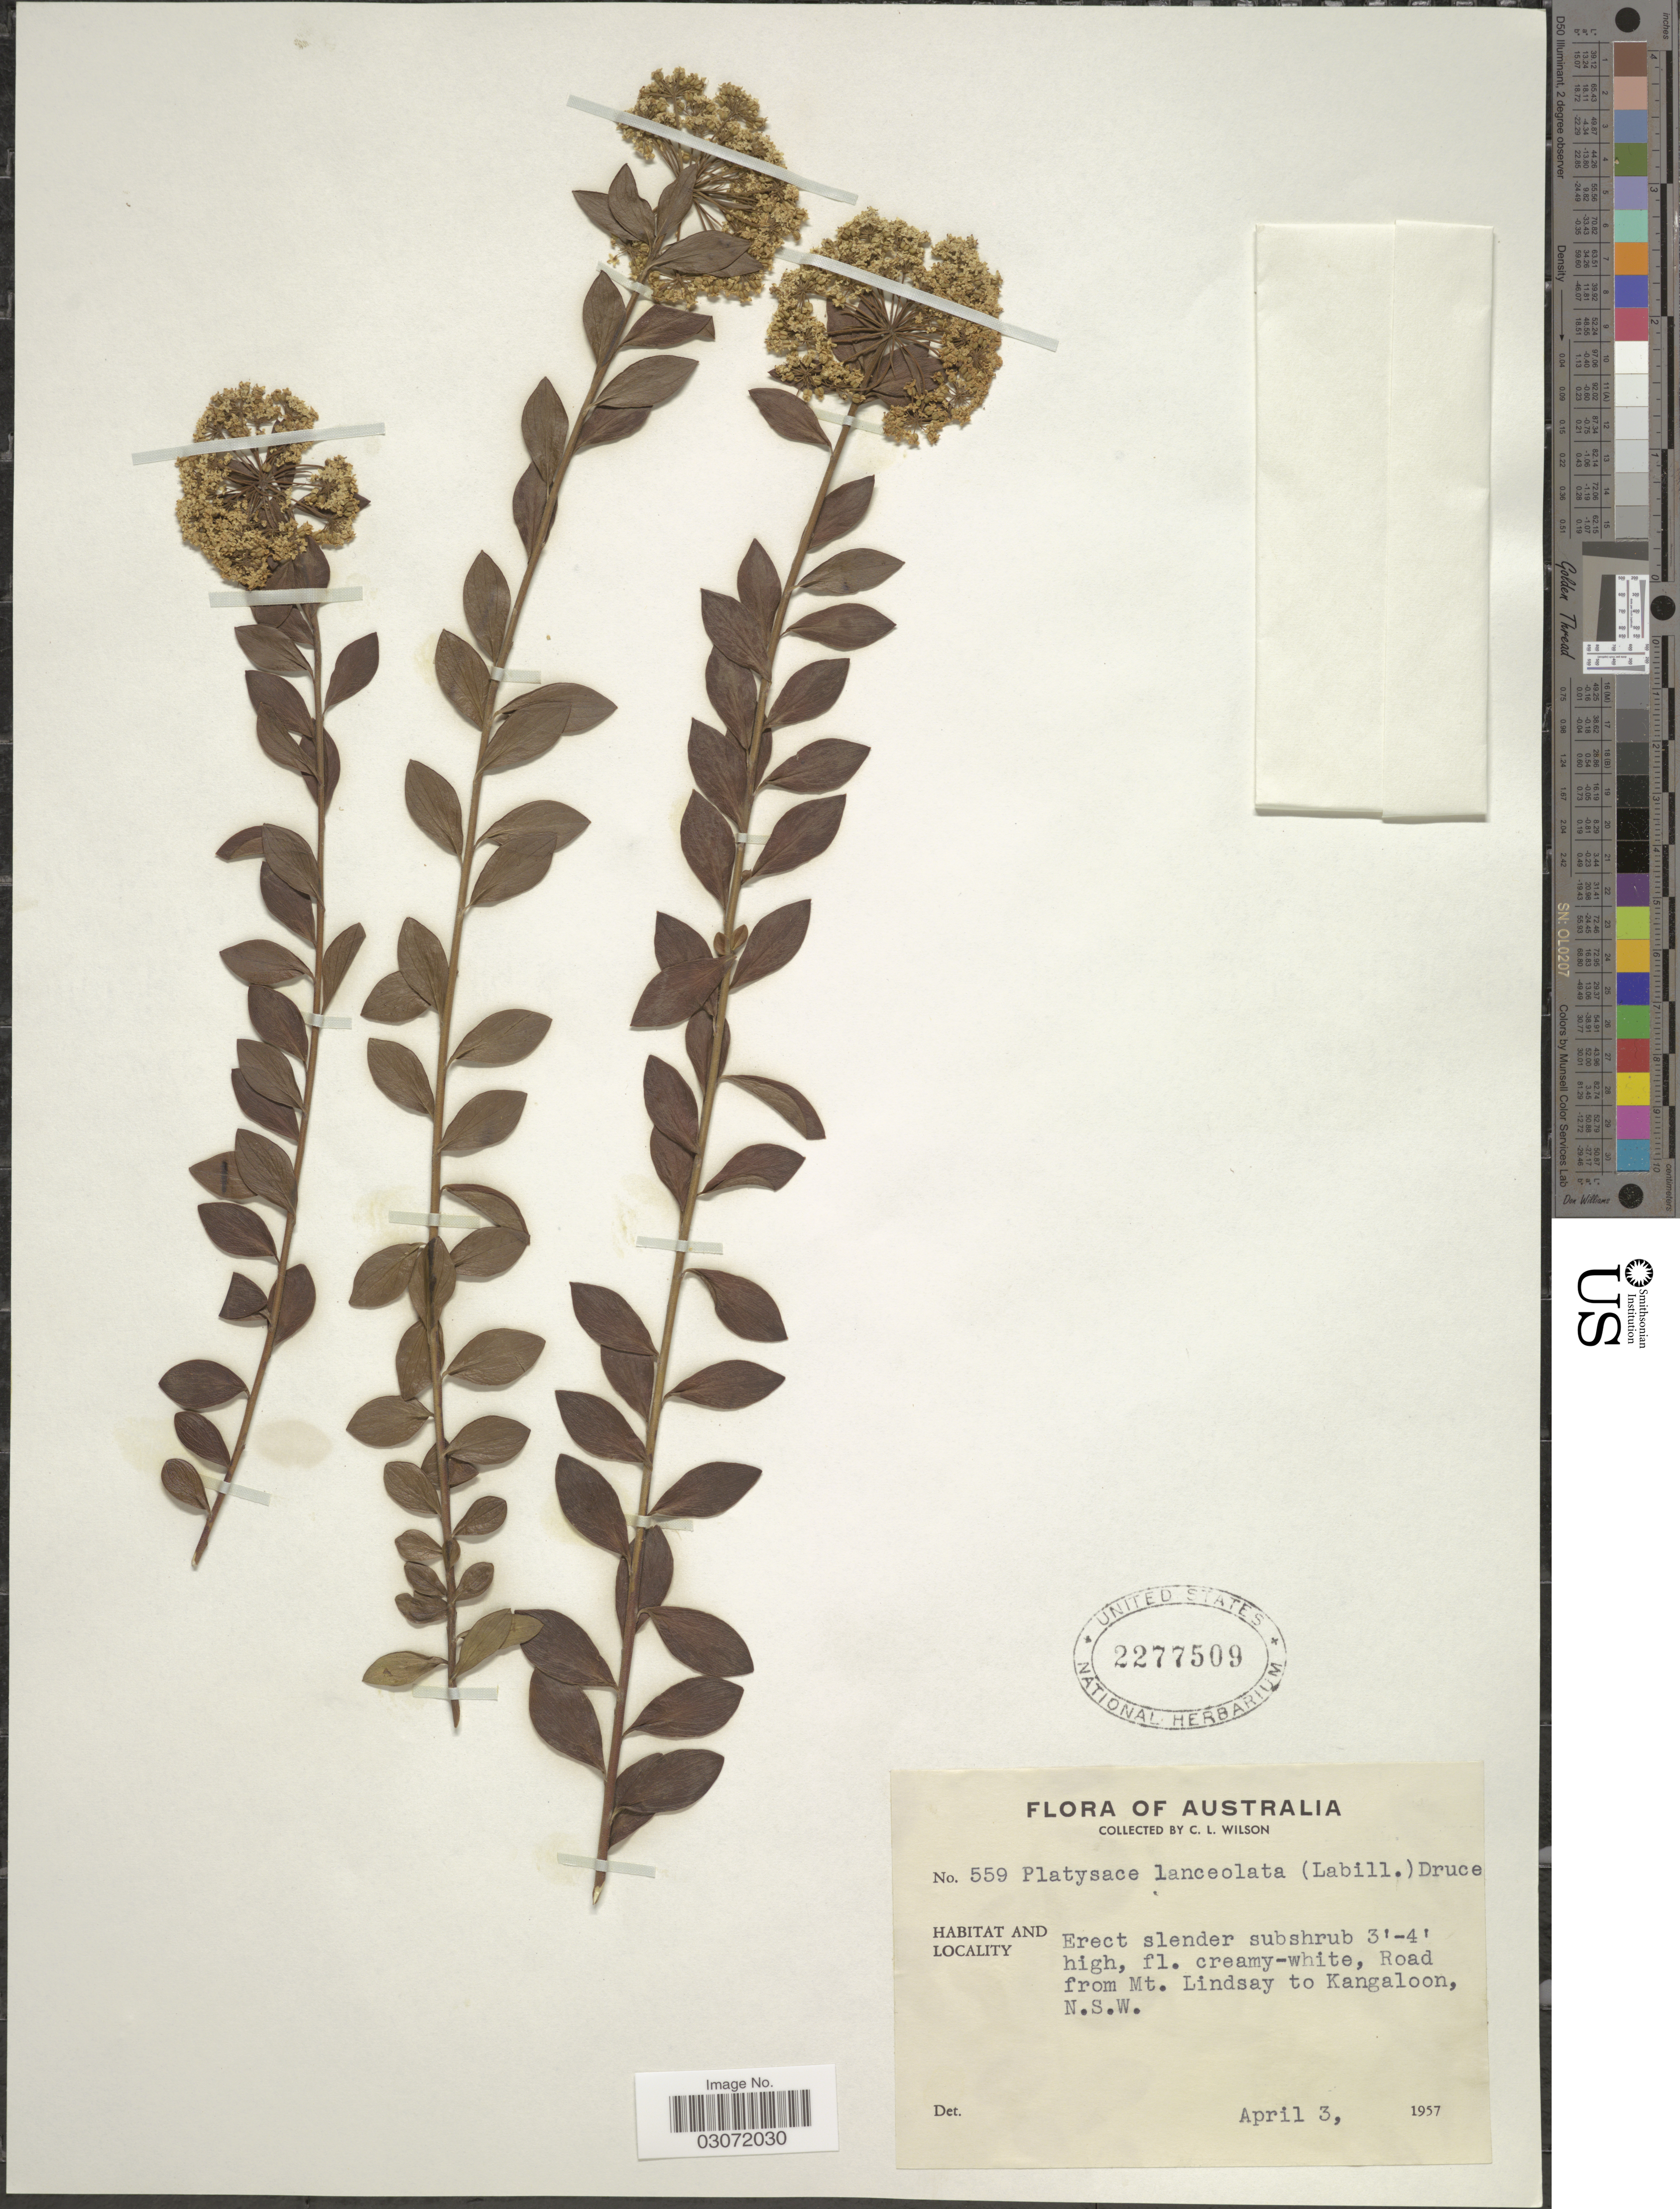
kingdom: Plantae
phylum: Tracheophyta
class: Magnoliopsida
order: Apiales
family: Apiaceae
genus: Platysace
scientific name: Platysace lanceolata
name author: Druce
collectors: C. L. Wilson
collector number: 559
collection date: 1957-04-03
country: Australia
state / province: New South Wales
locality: Road from Mt. Lindsay to Kangaloon, N.S.W.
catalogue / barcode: US 2277509